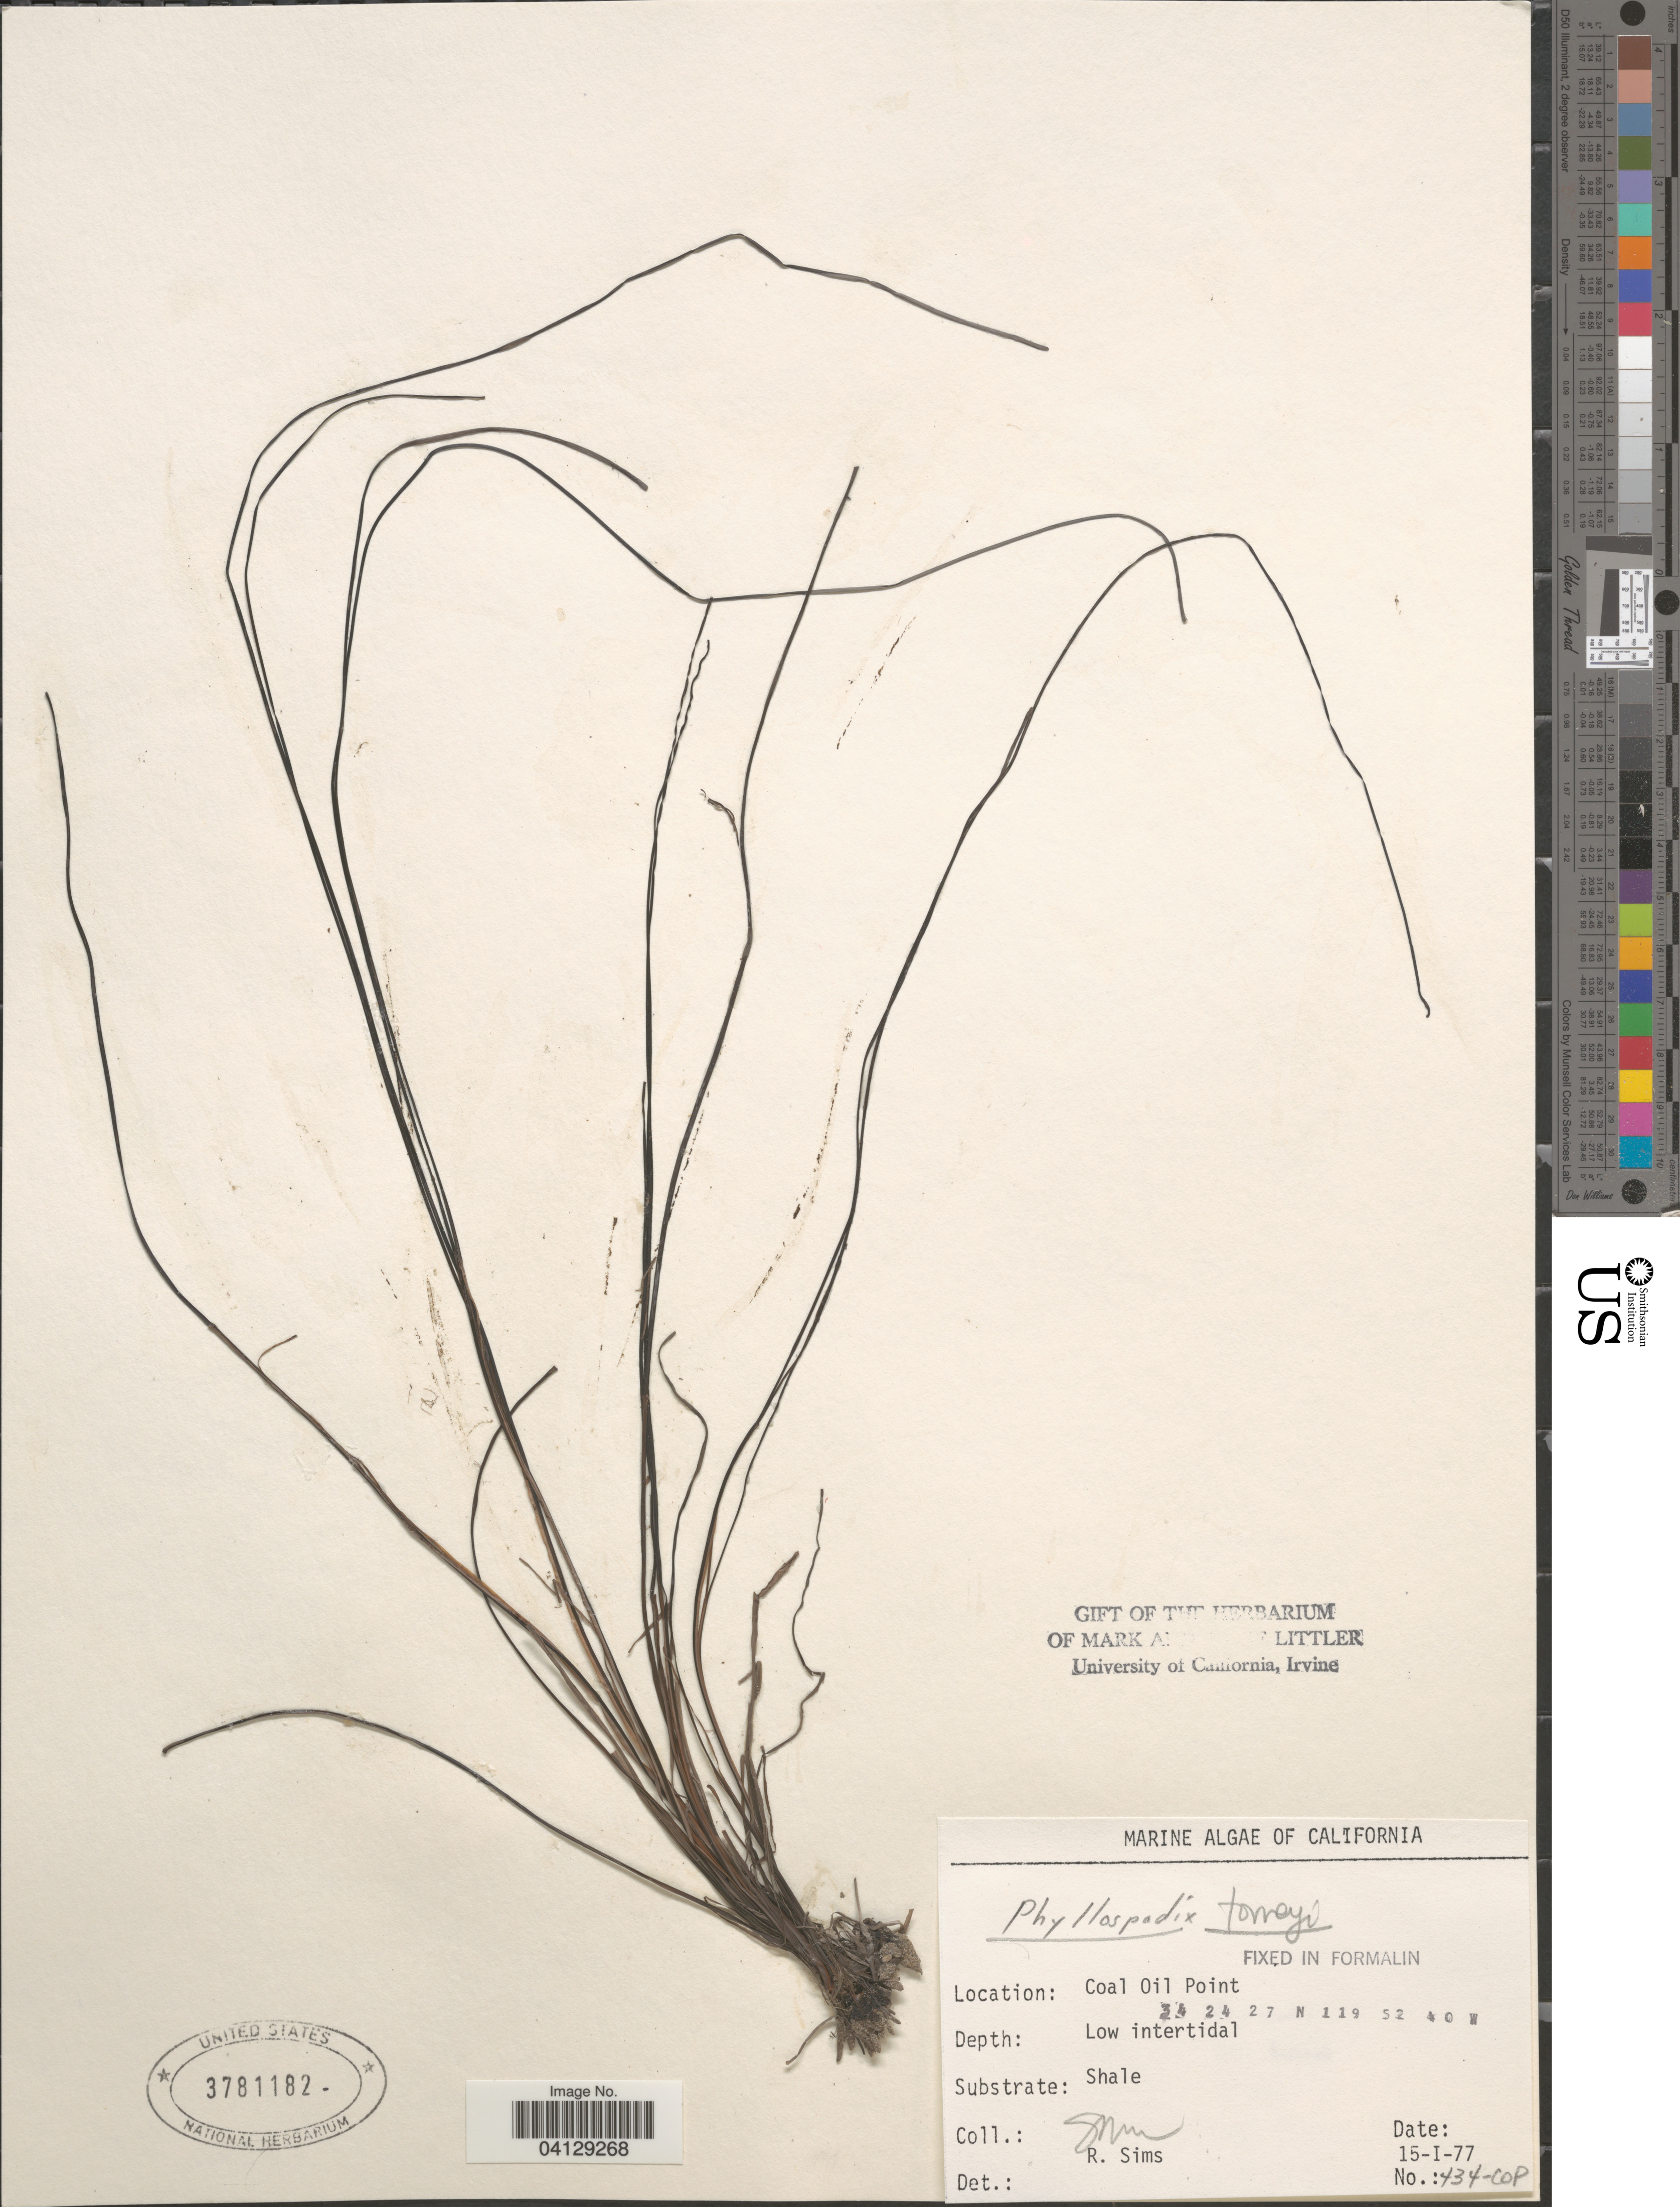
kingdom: Plantae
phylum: Tracheophyta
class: Liliopsida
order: Alismatales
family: Zosteraceae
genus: Phyllospadix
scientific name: Phyllospadix torreyi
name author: S. Watson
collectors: R. Sims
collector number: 434-COP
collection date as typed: Transcribed d/m/y: 15/1/77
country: United States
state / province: California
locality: Coal Oil Point.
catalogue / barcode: US 3781182